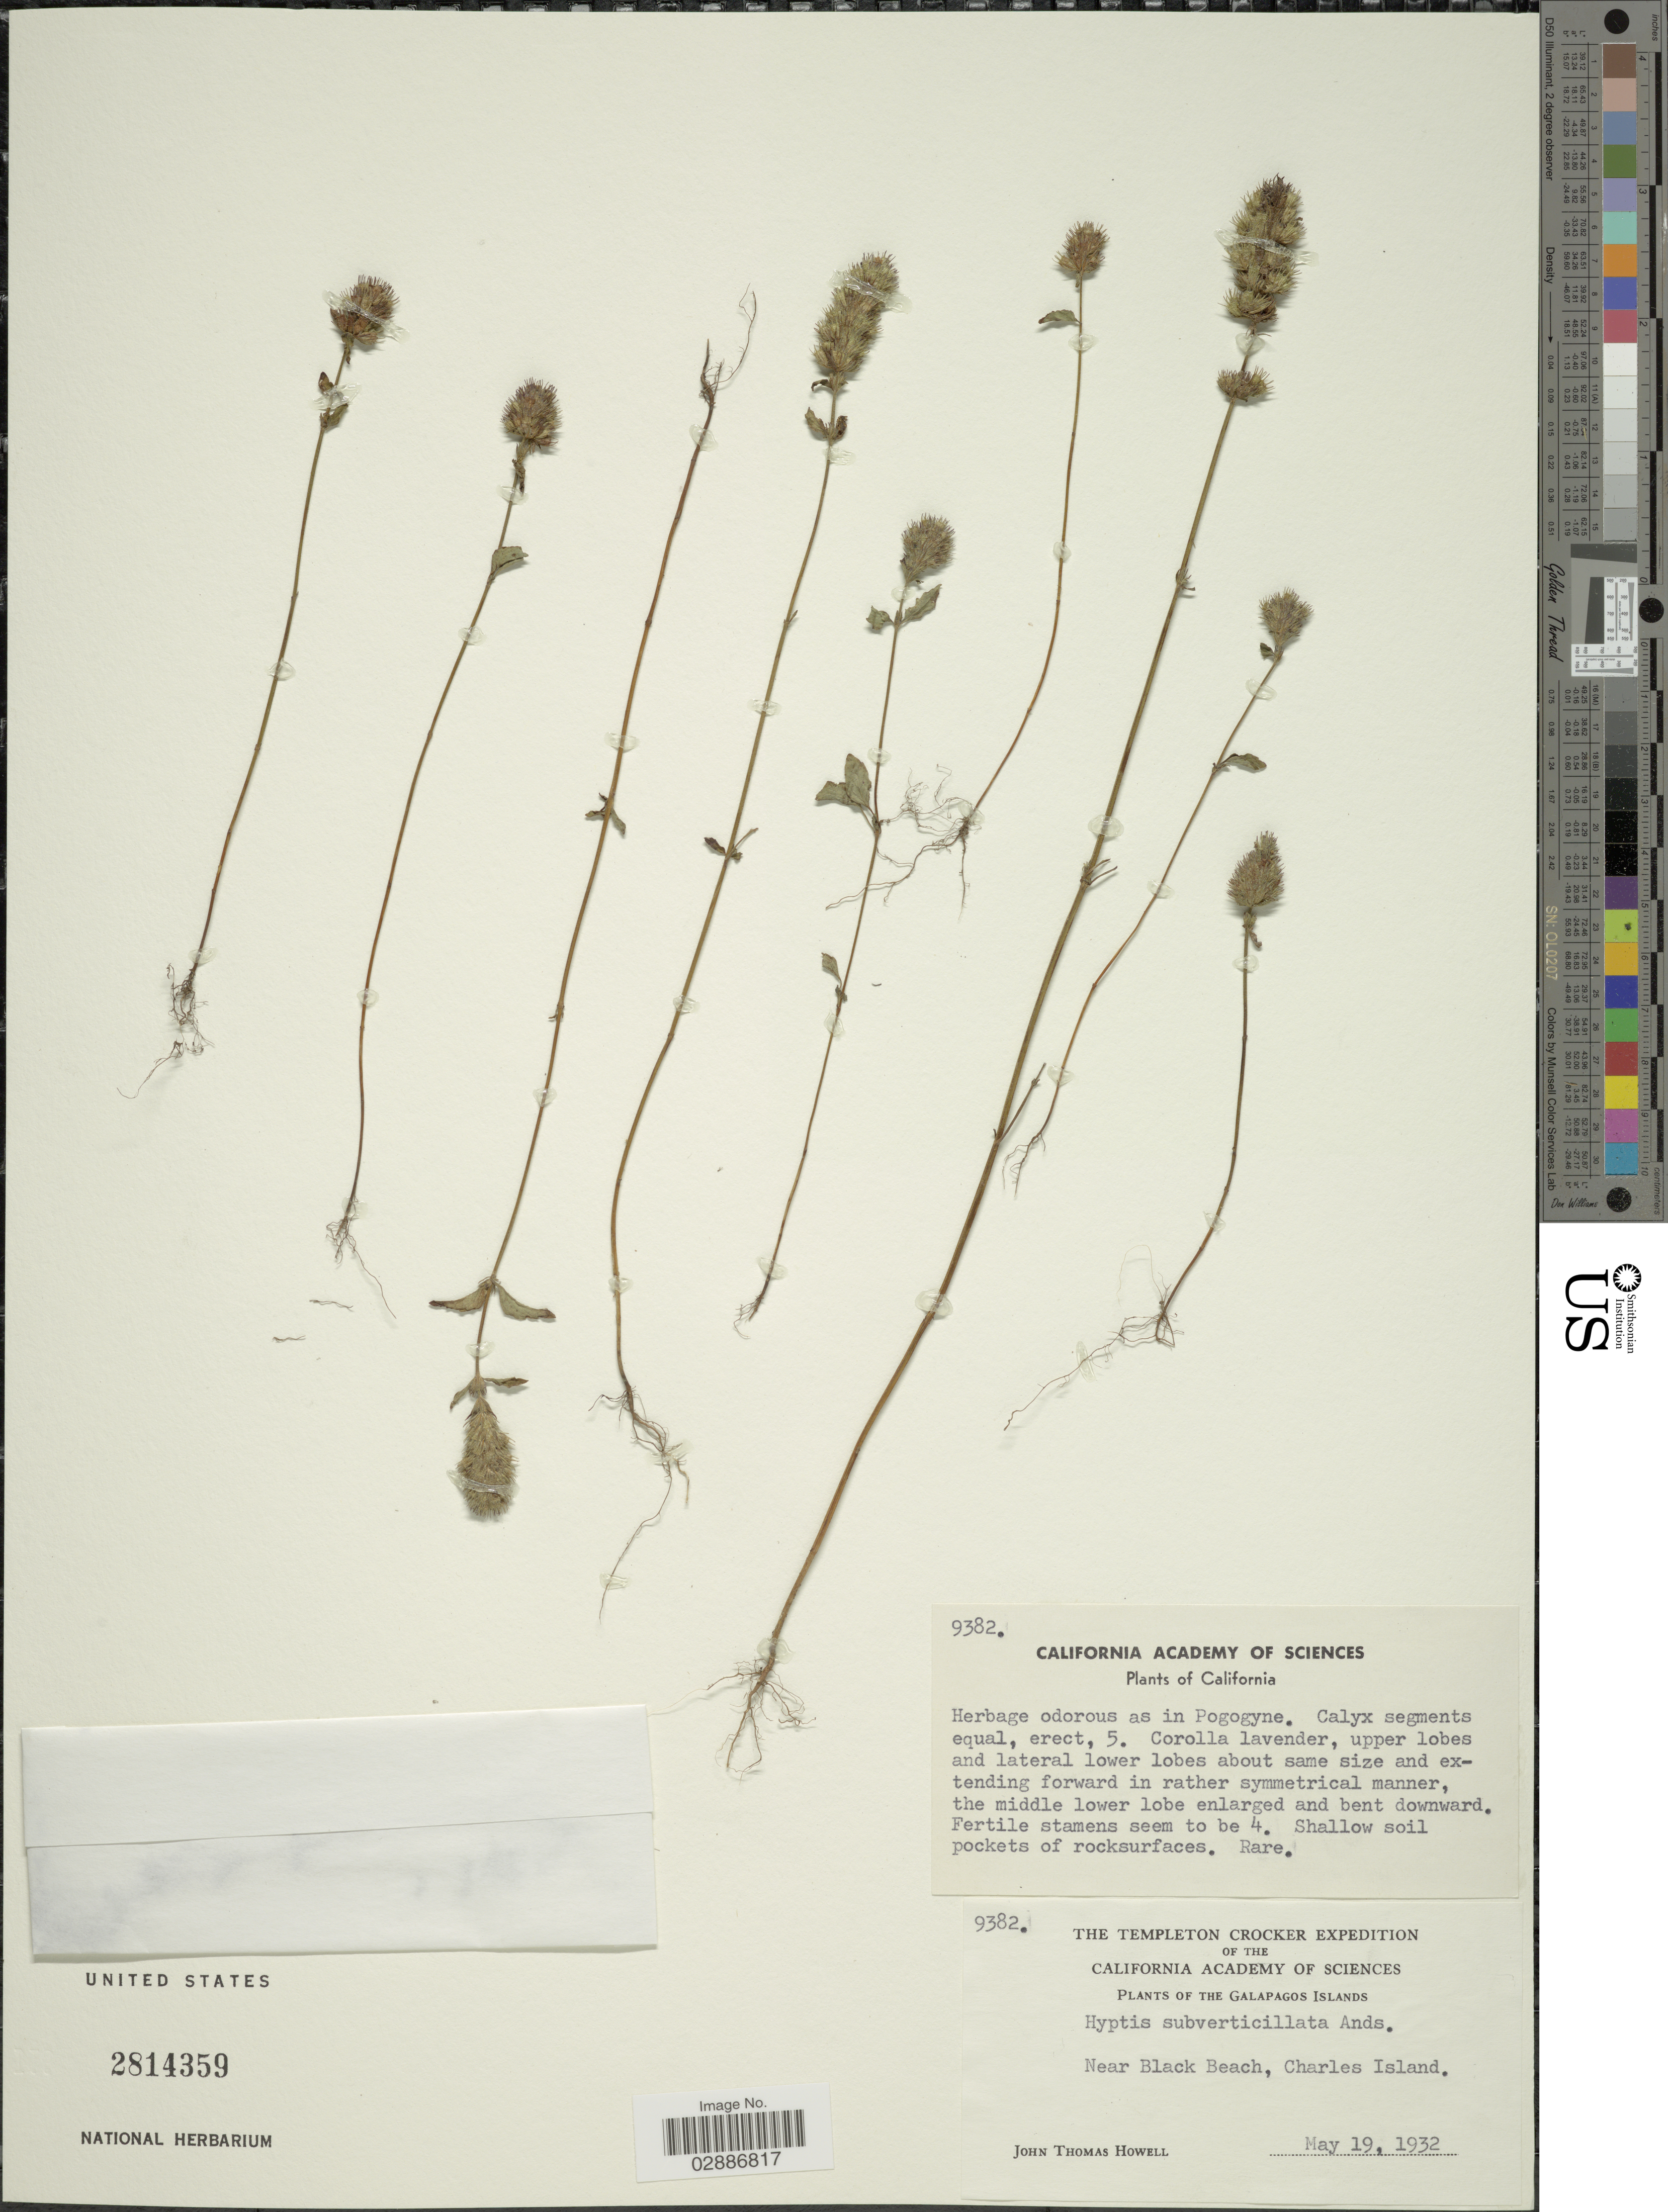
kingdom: Plantae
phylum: Tracheophyta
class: Magnoliopsida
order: Lamiales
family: Lamiaceae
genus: Cantinoa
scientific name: Cantinoa americana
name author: (Aubl.) Harley & J.F.B. Pastore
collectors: J. T. Howell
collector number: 9382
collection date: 1932-05-19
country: Ecuador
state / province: Colón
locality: Galapagos Islands. Near Black Beach, Charles Island.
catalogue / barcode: US 2814359